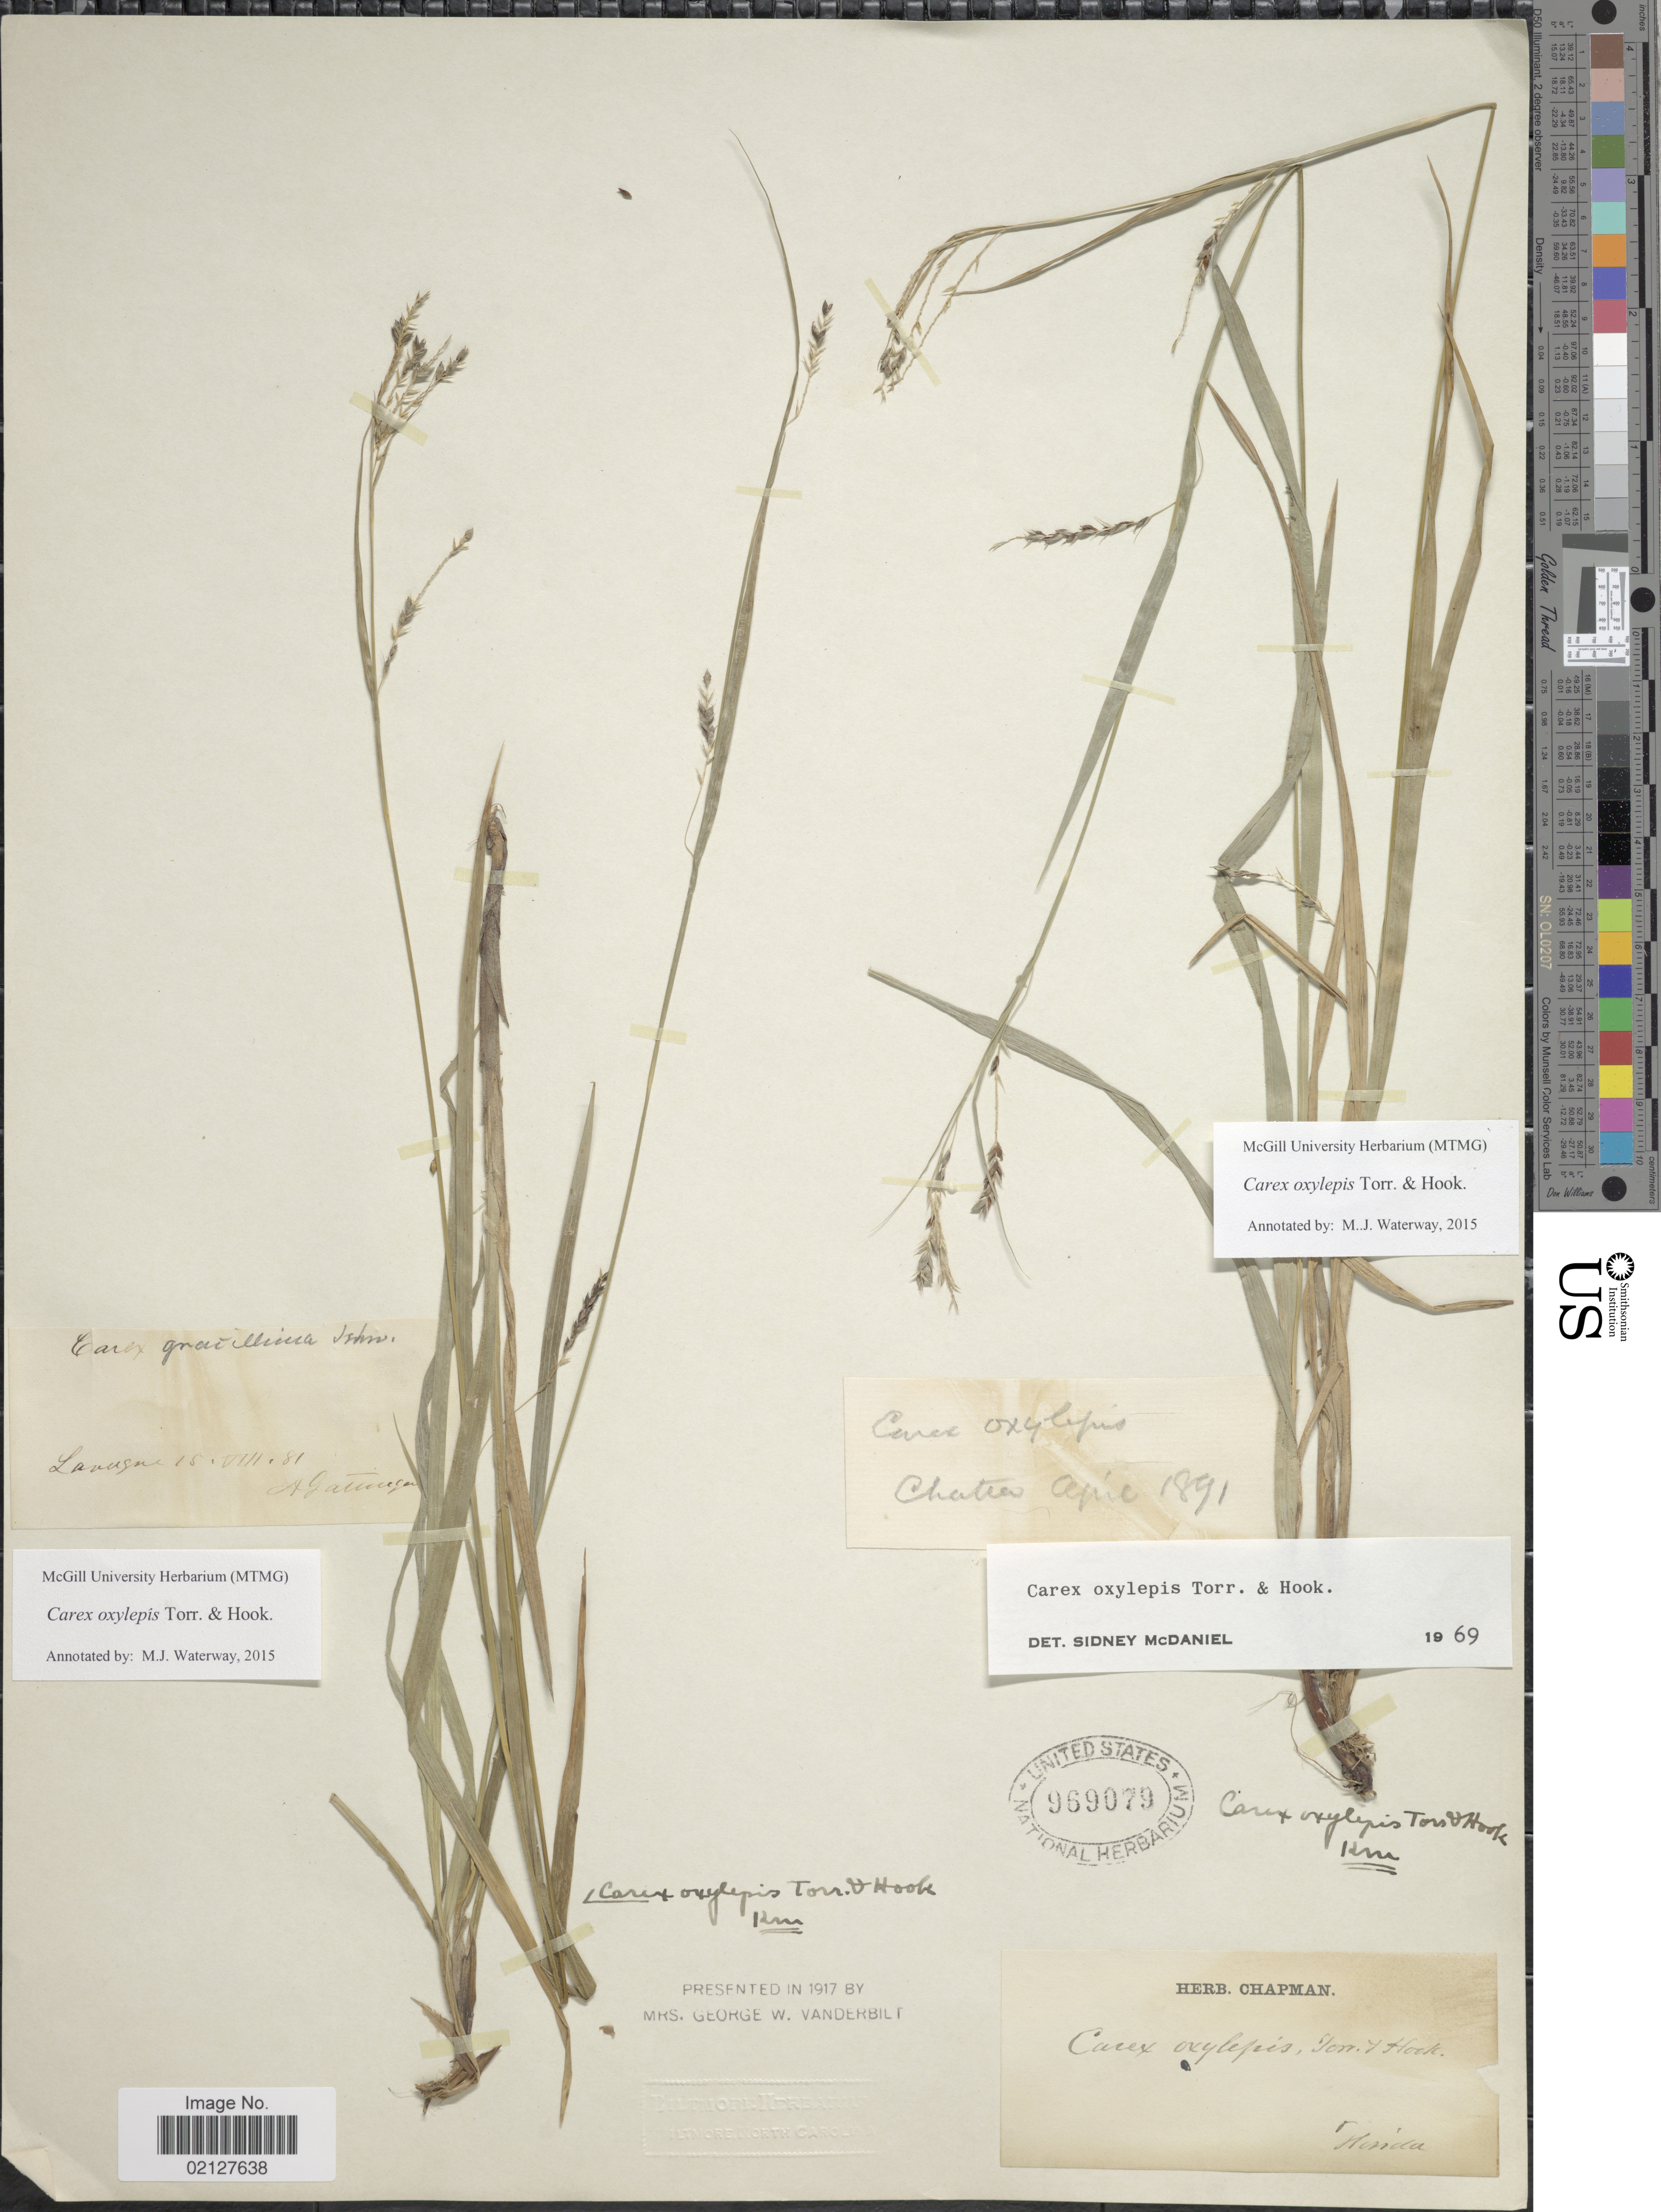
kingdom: Plantae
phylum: Tracheophyta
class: Liliopsida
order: Poales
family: Cyperaceae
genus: Carex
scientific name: Carex oxylepis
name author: Torr. & Hook.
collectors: A. Gattinger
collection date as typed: Transcribed d/m/y: 15/8/81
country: United States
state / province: Tennessee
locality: Lavergne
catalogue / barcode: US 969079-2